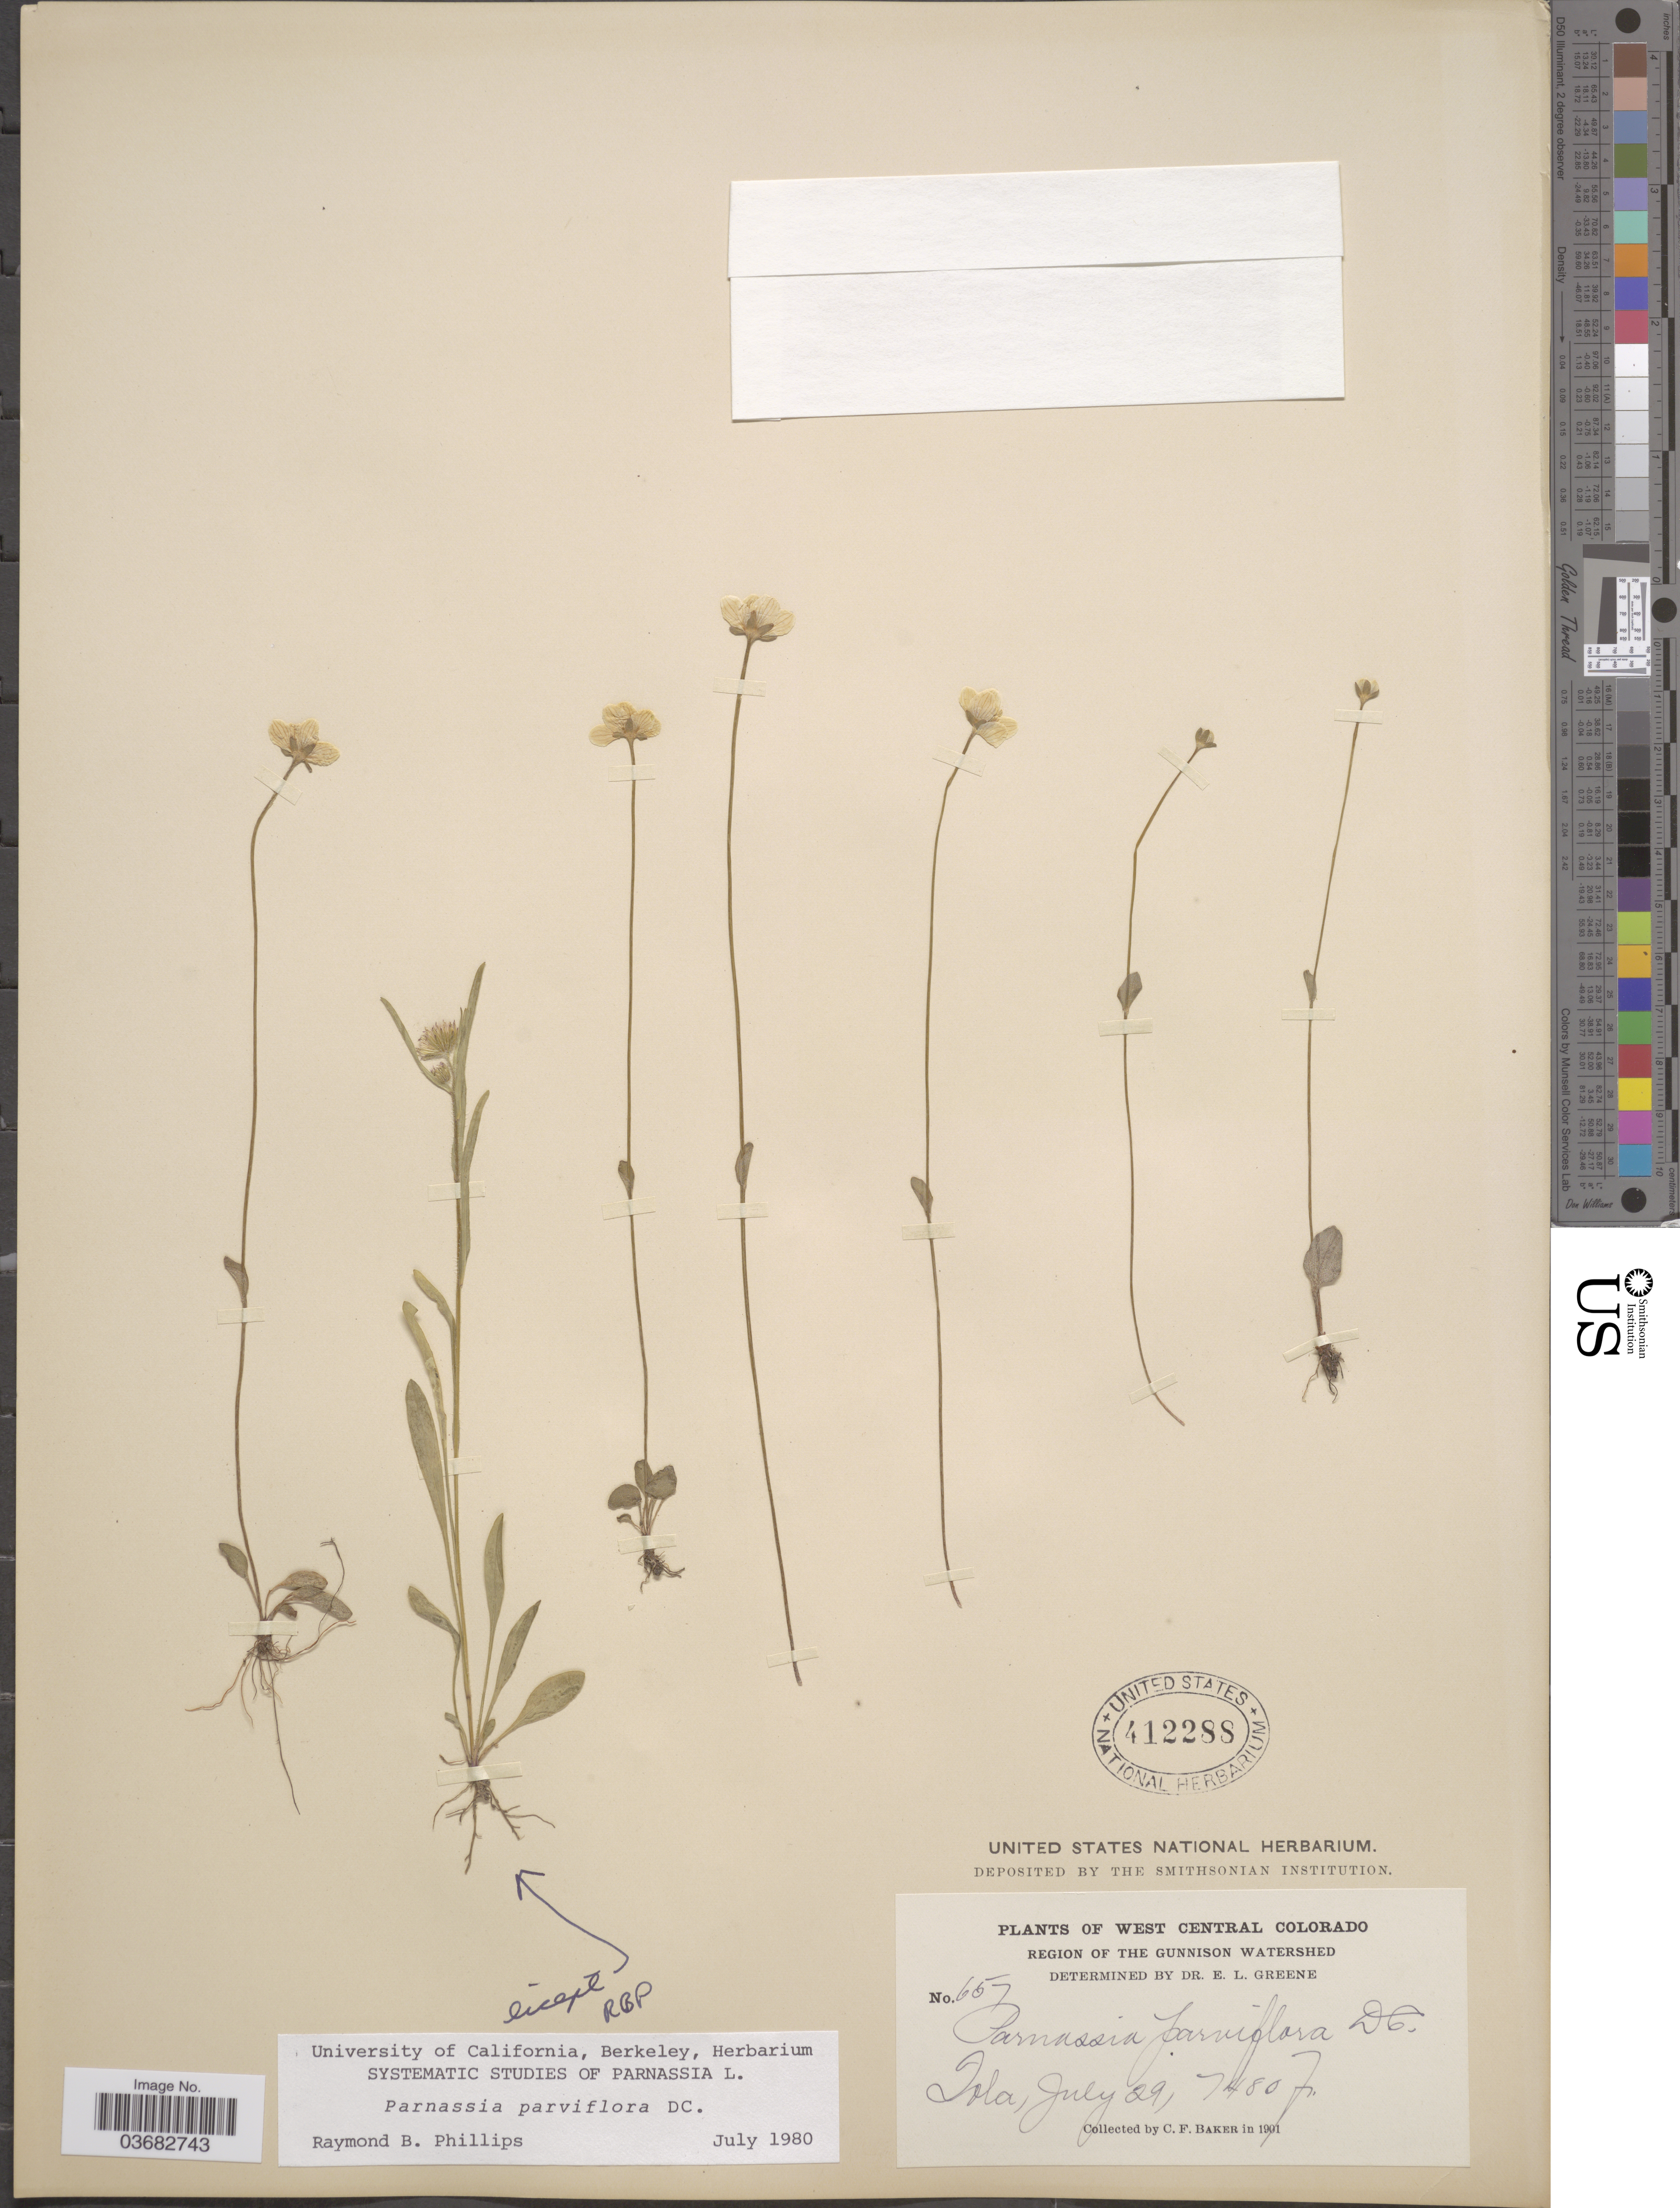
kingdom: Plantae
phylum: Tracheophyta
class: Magnoliopsida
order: Celastrales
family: Parnassiaceae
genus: Parnassia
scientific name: Parnassia parviflora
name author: DC.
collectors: C. F. Baker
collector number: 657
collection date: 1901-07-29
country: United States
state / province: Colorado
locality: West Central Colorado. Region of the Gunnison Watershed. Iola.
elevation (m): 2280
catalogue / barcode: US 412288